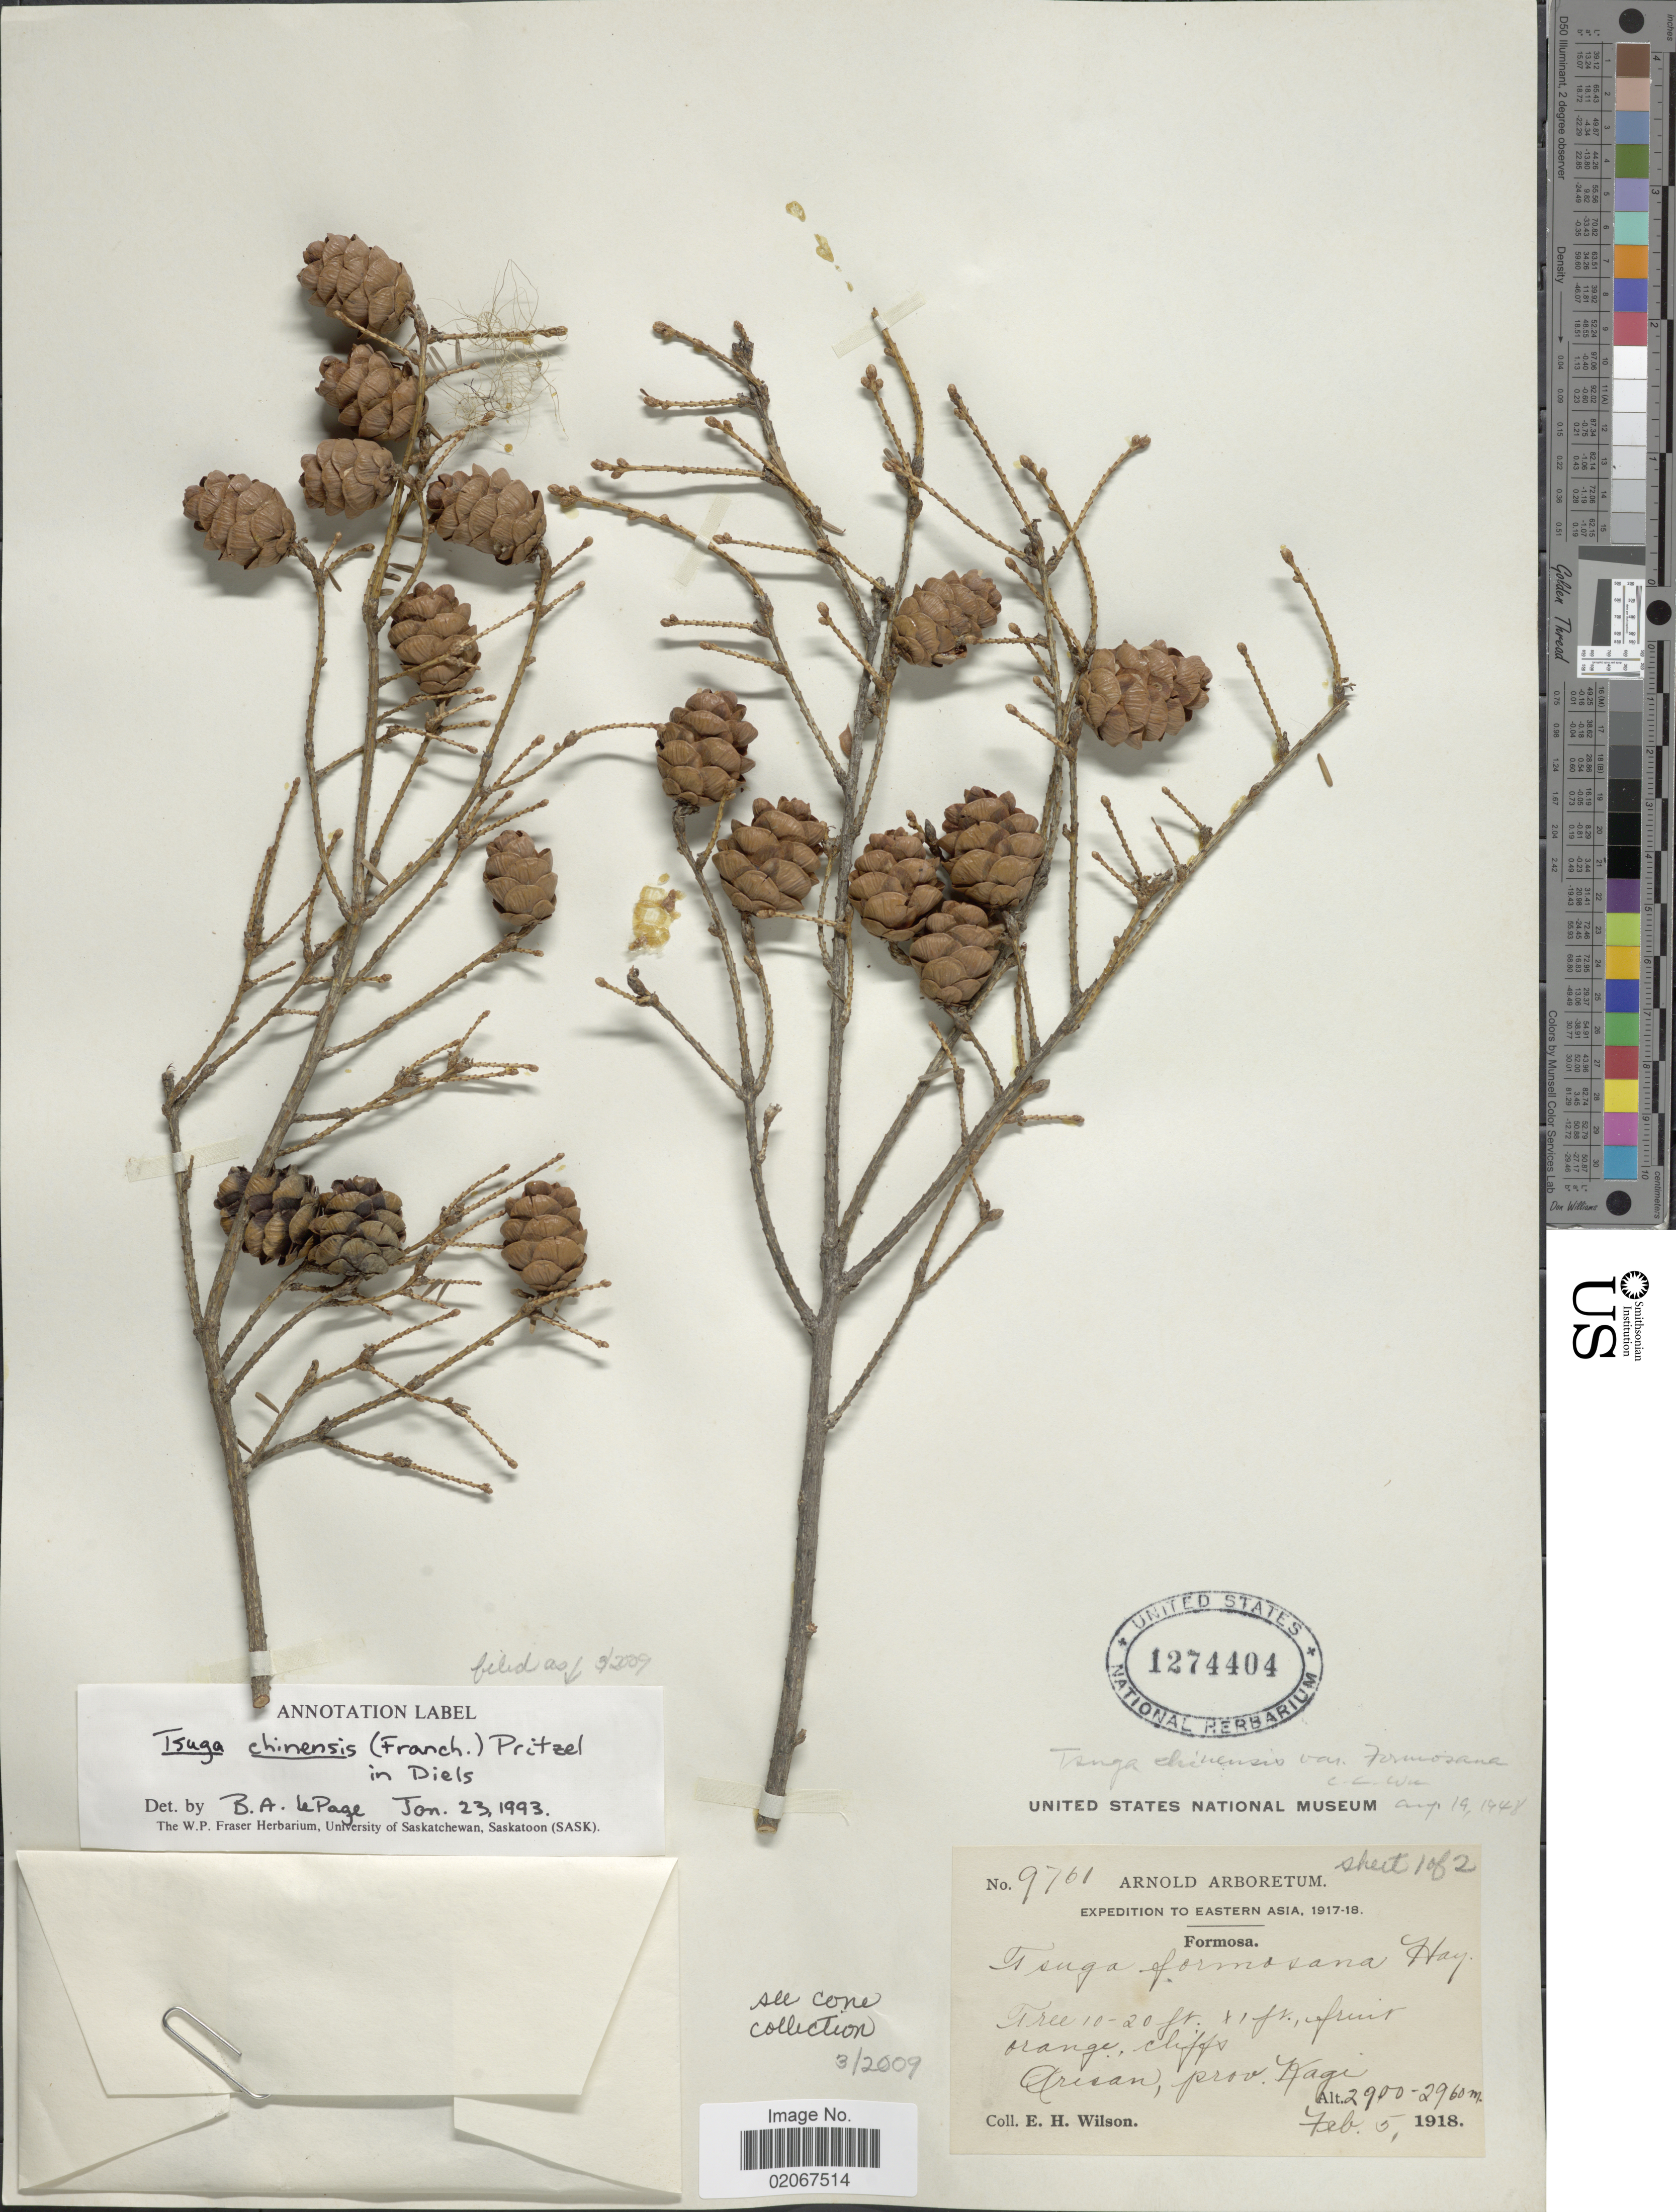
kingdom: Plantae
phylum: Tracheophyta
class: Pinopsida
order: Pinales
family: Pinaceae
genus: Tsuga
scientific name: Tsuga chinensis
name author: (Franch.) Pritz.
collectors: E. Wilson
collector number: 9761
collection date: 1918-02-05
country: Taiwan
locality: Formosa. Eastern Asia. Arisan, prov. Kagi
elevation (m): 2900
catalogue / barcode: US 1274404